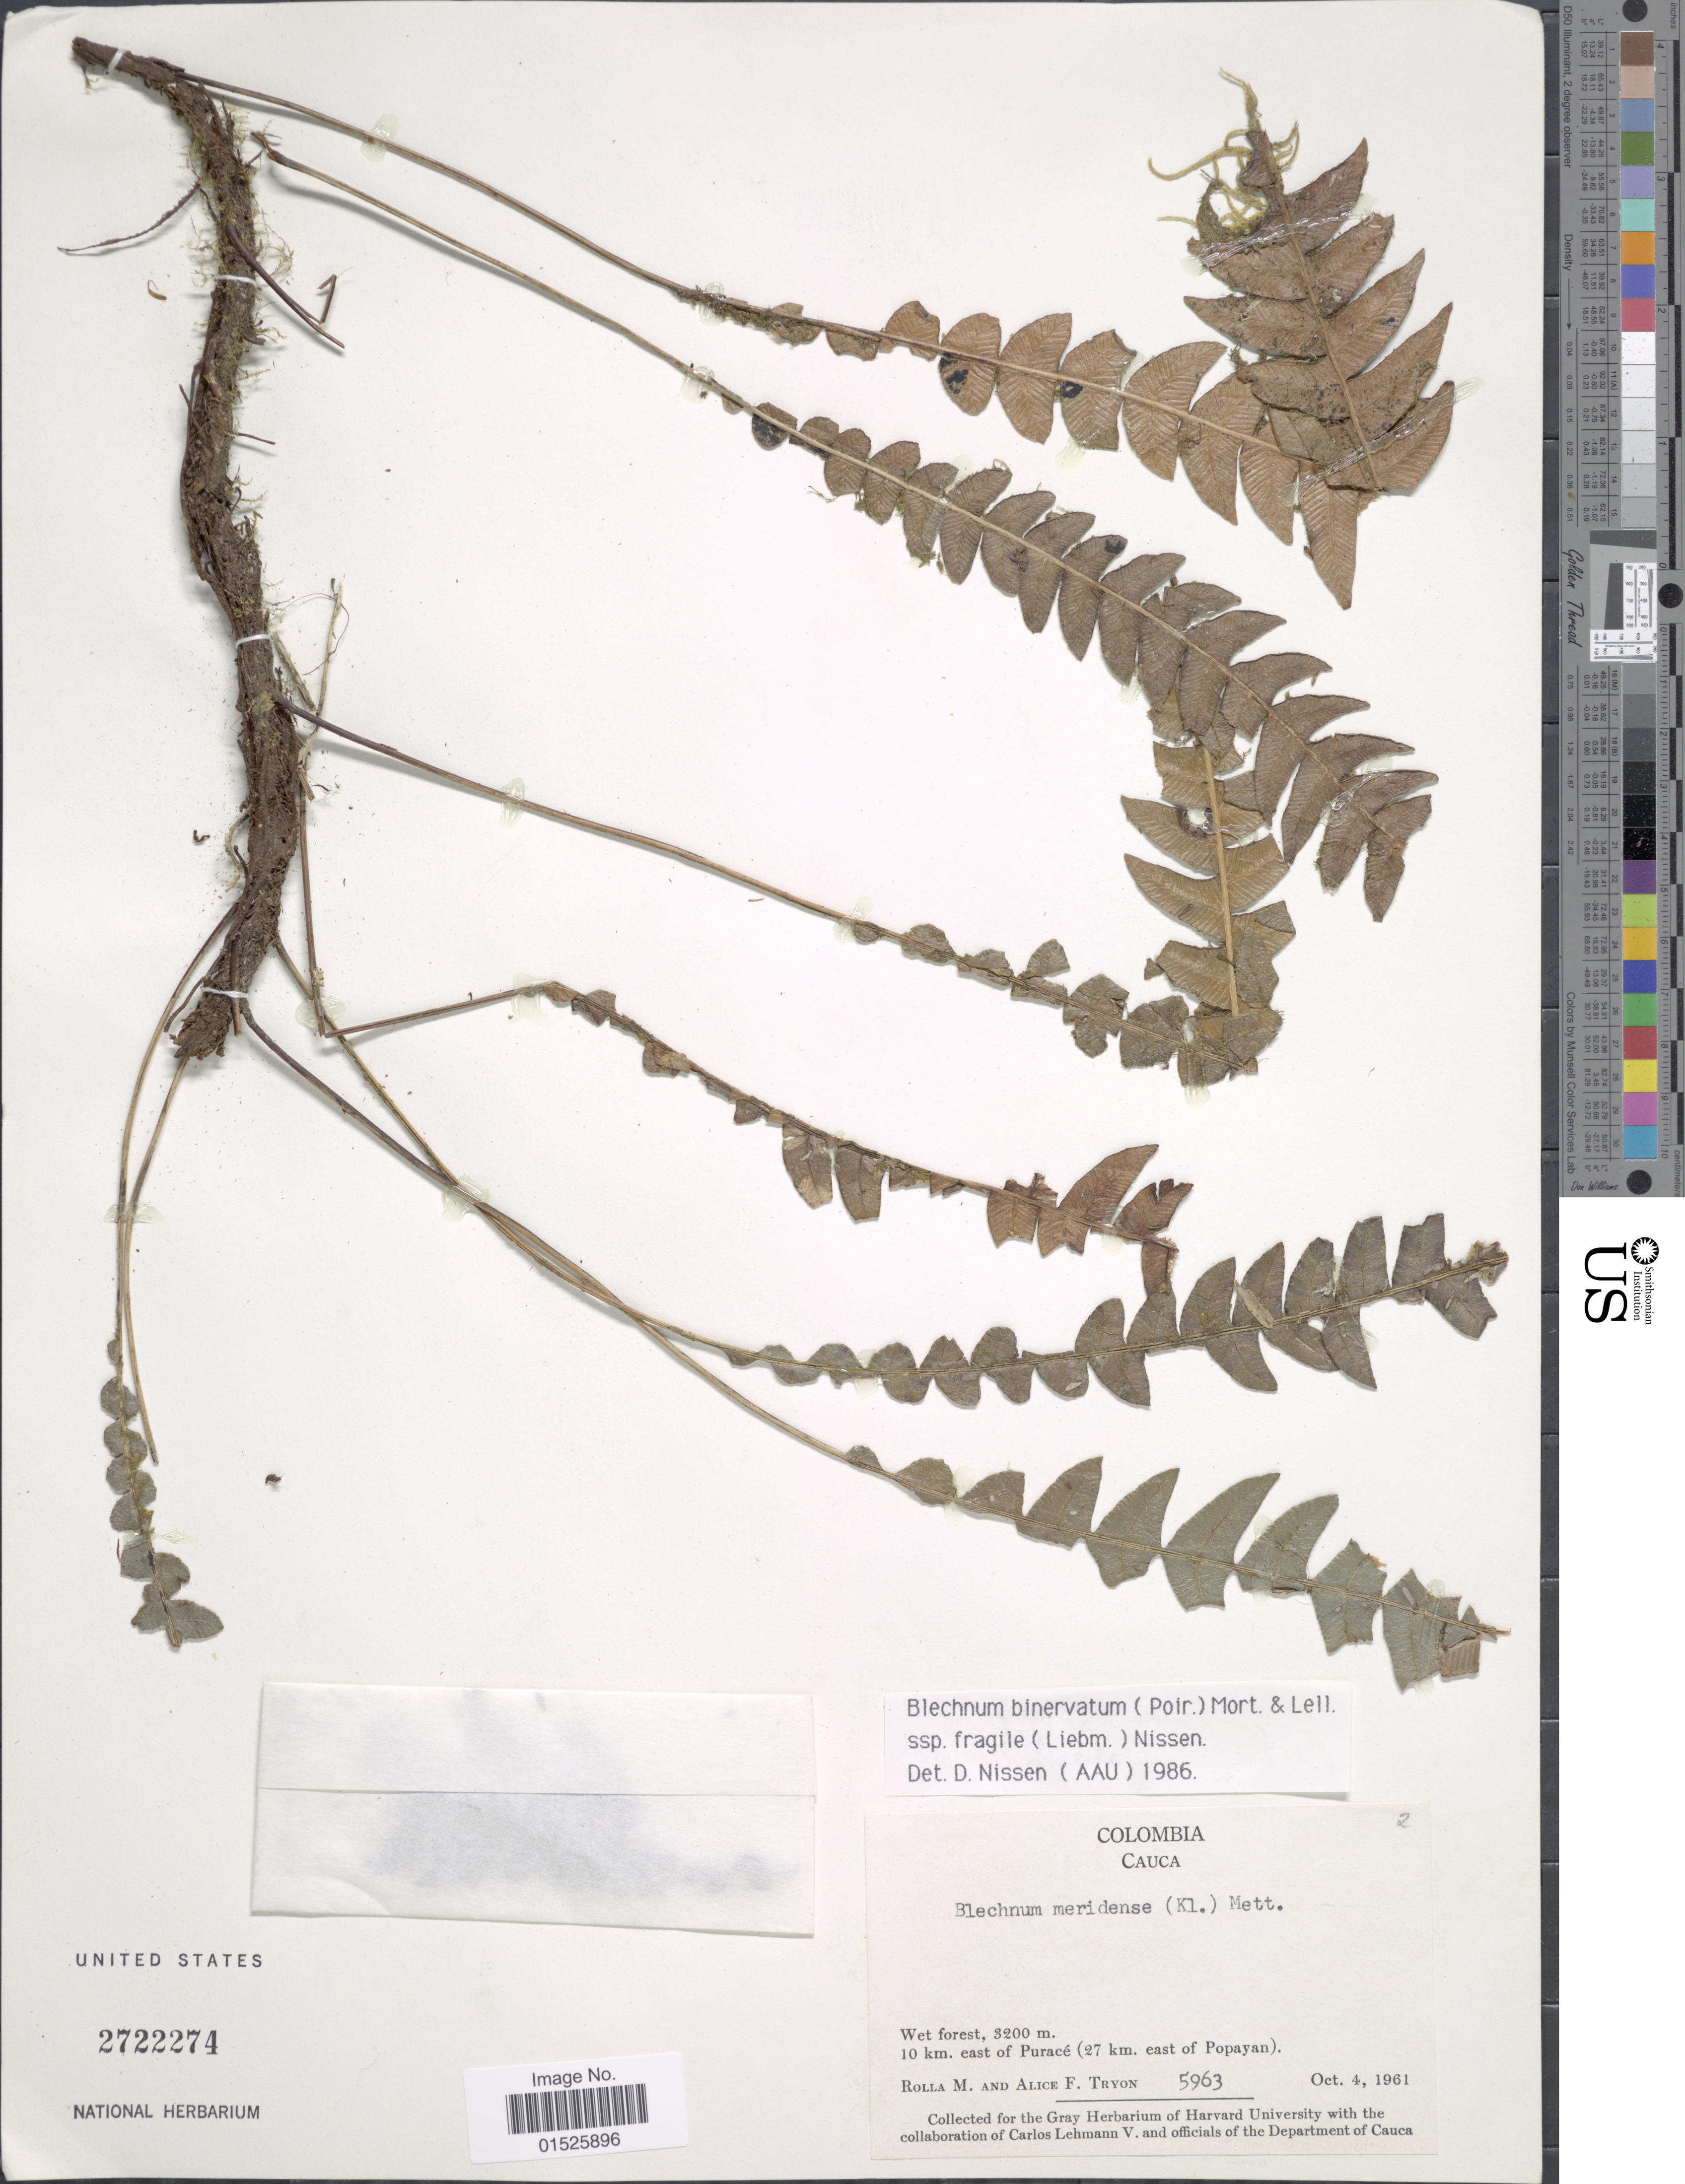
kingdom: Plantae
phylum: Tracheophyta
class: Polypodiopsida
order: Polypodiales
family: Blechnaceae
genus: Blechnum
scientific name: Blechnum fragile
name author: (Liebm.) C.V. Morton & Lellinger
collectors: R. M. Tryon & A. F. Tryon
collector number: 5963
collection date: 1961-10-04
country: Colombia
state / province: Cauca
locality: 10 km. east of Puracé (27 km. east of Popayan)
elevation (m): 3200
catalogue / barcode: US 2722274